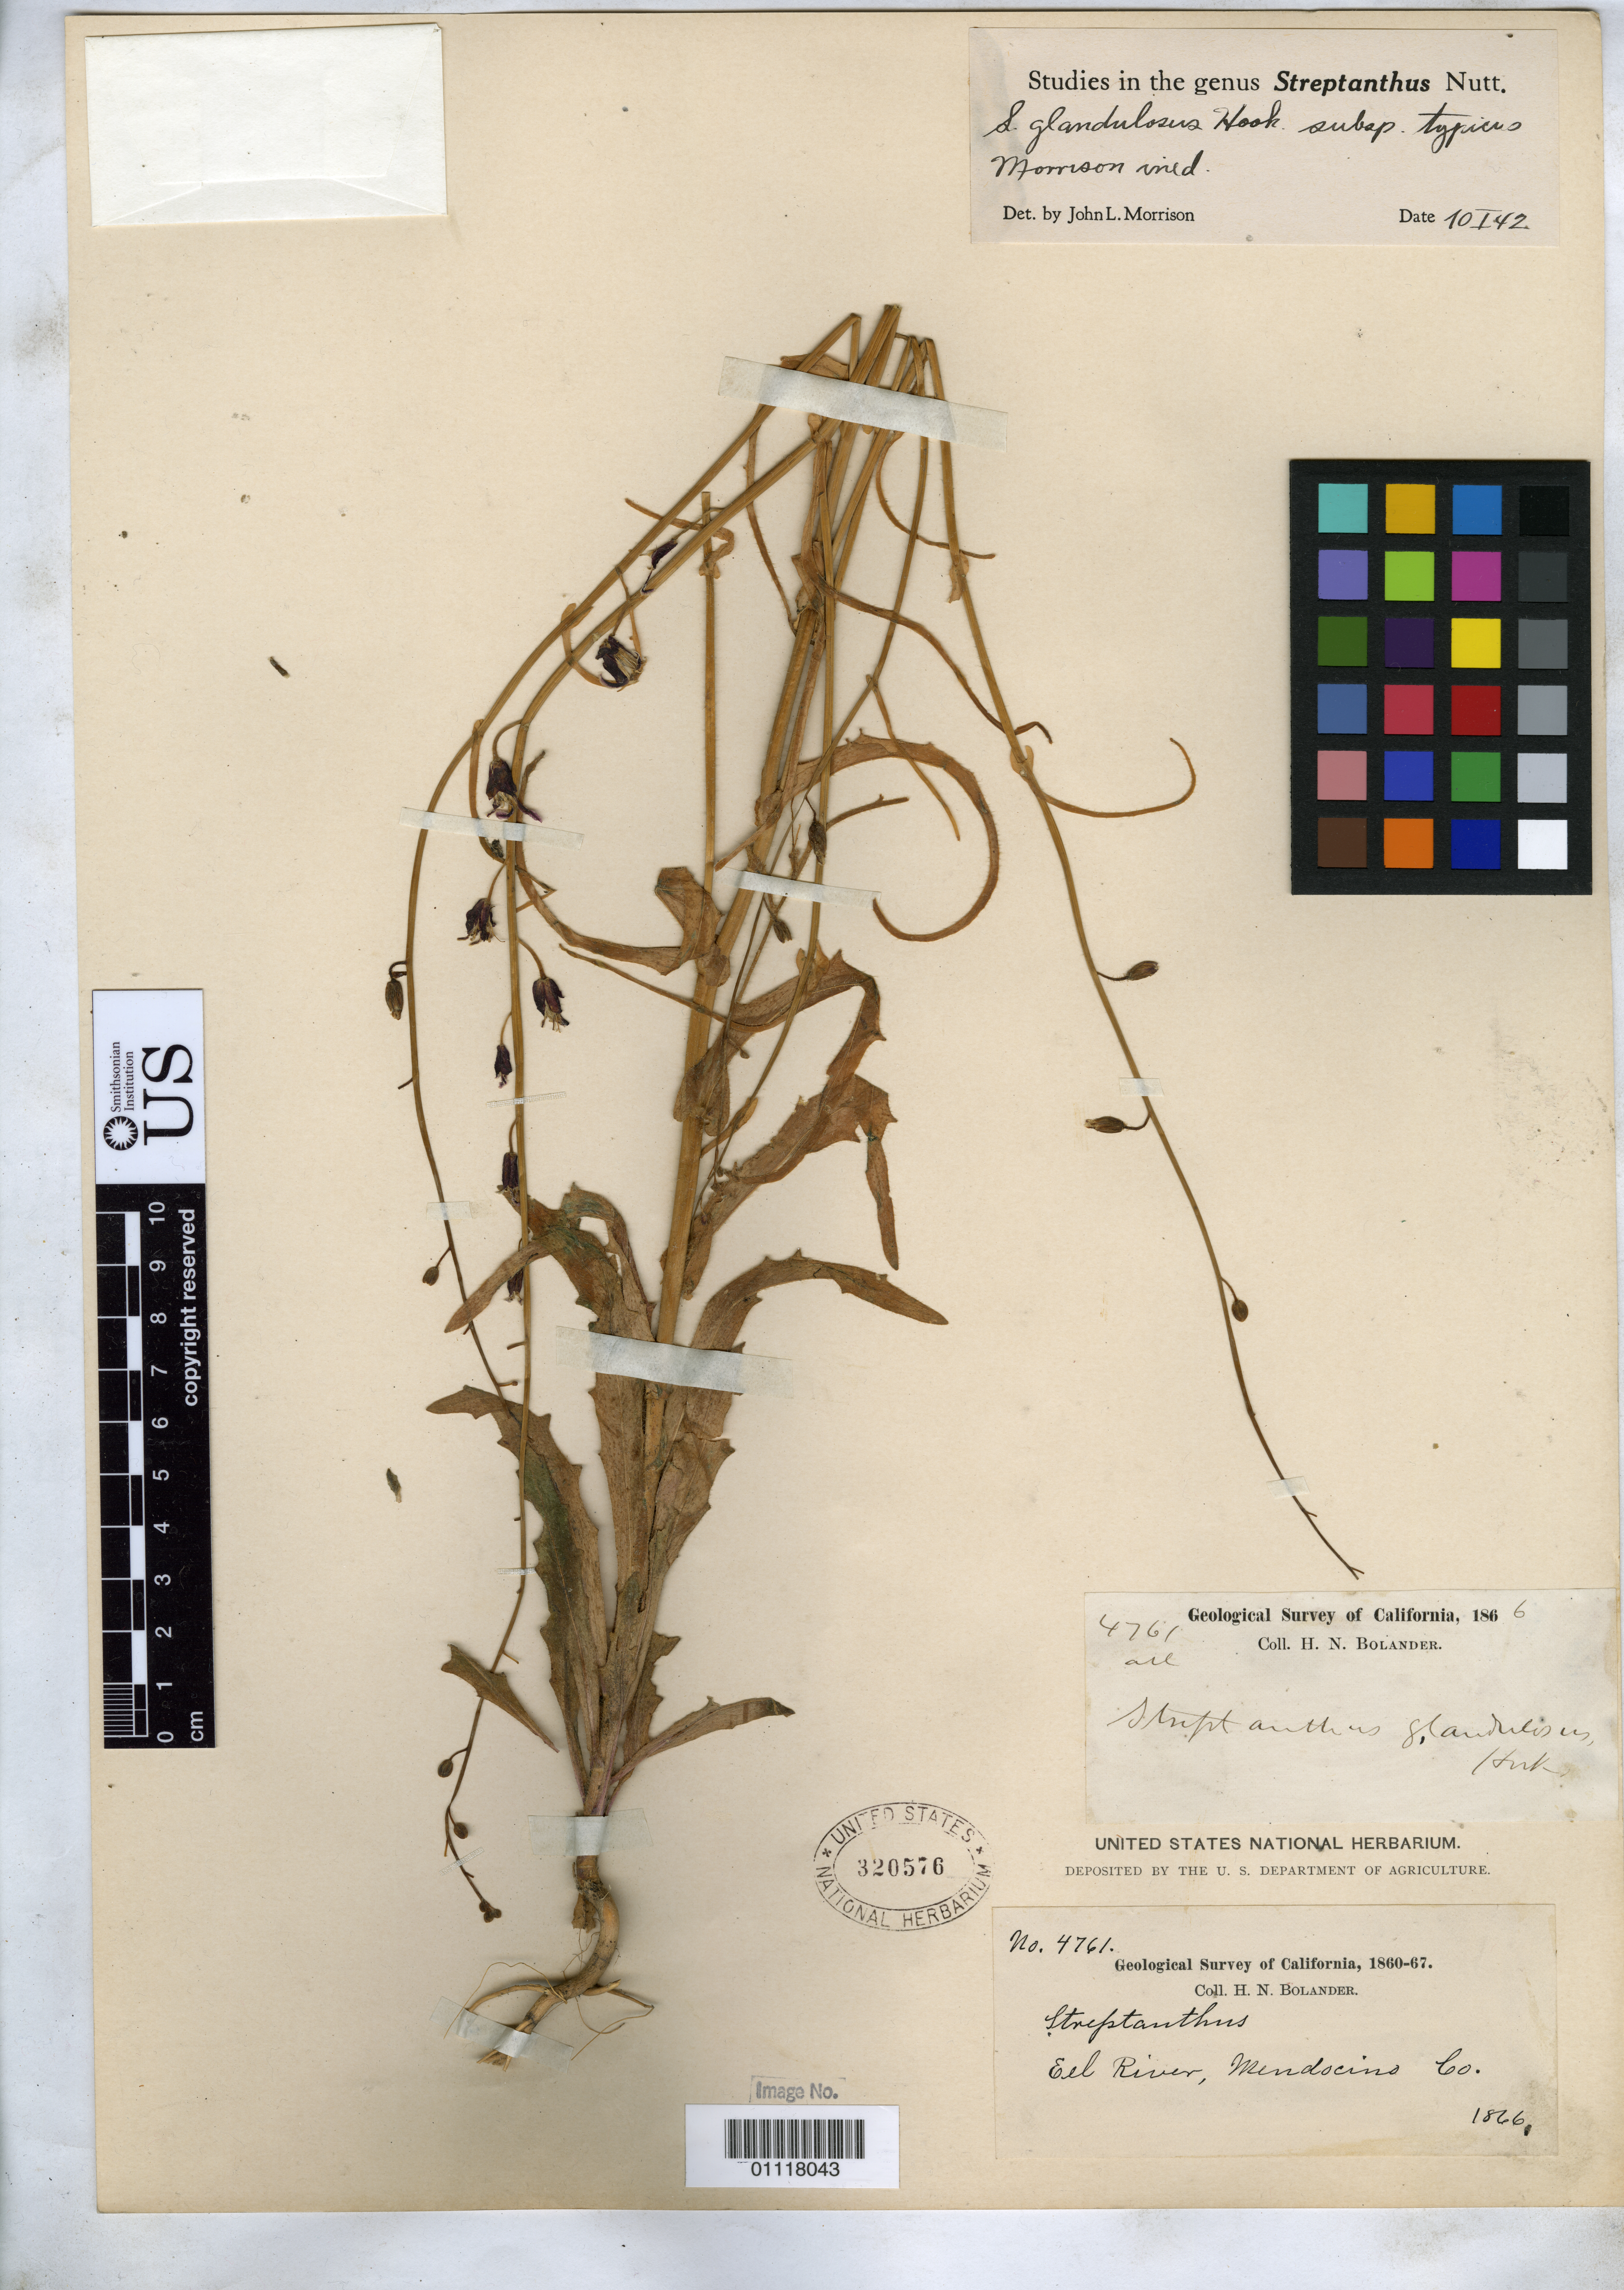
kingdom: Plantae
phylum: Tracheophyta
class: Magnoliopsida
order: Brassicales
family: Brassicaceae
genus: Streptanthus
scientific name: Streptanthus glandulosus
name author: Hook.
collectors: H. Bolander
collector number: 4761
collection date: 1866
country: United States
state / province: California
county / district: Mendocino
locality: Eel River.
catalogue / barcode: US 320576